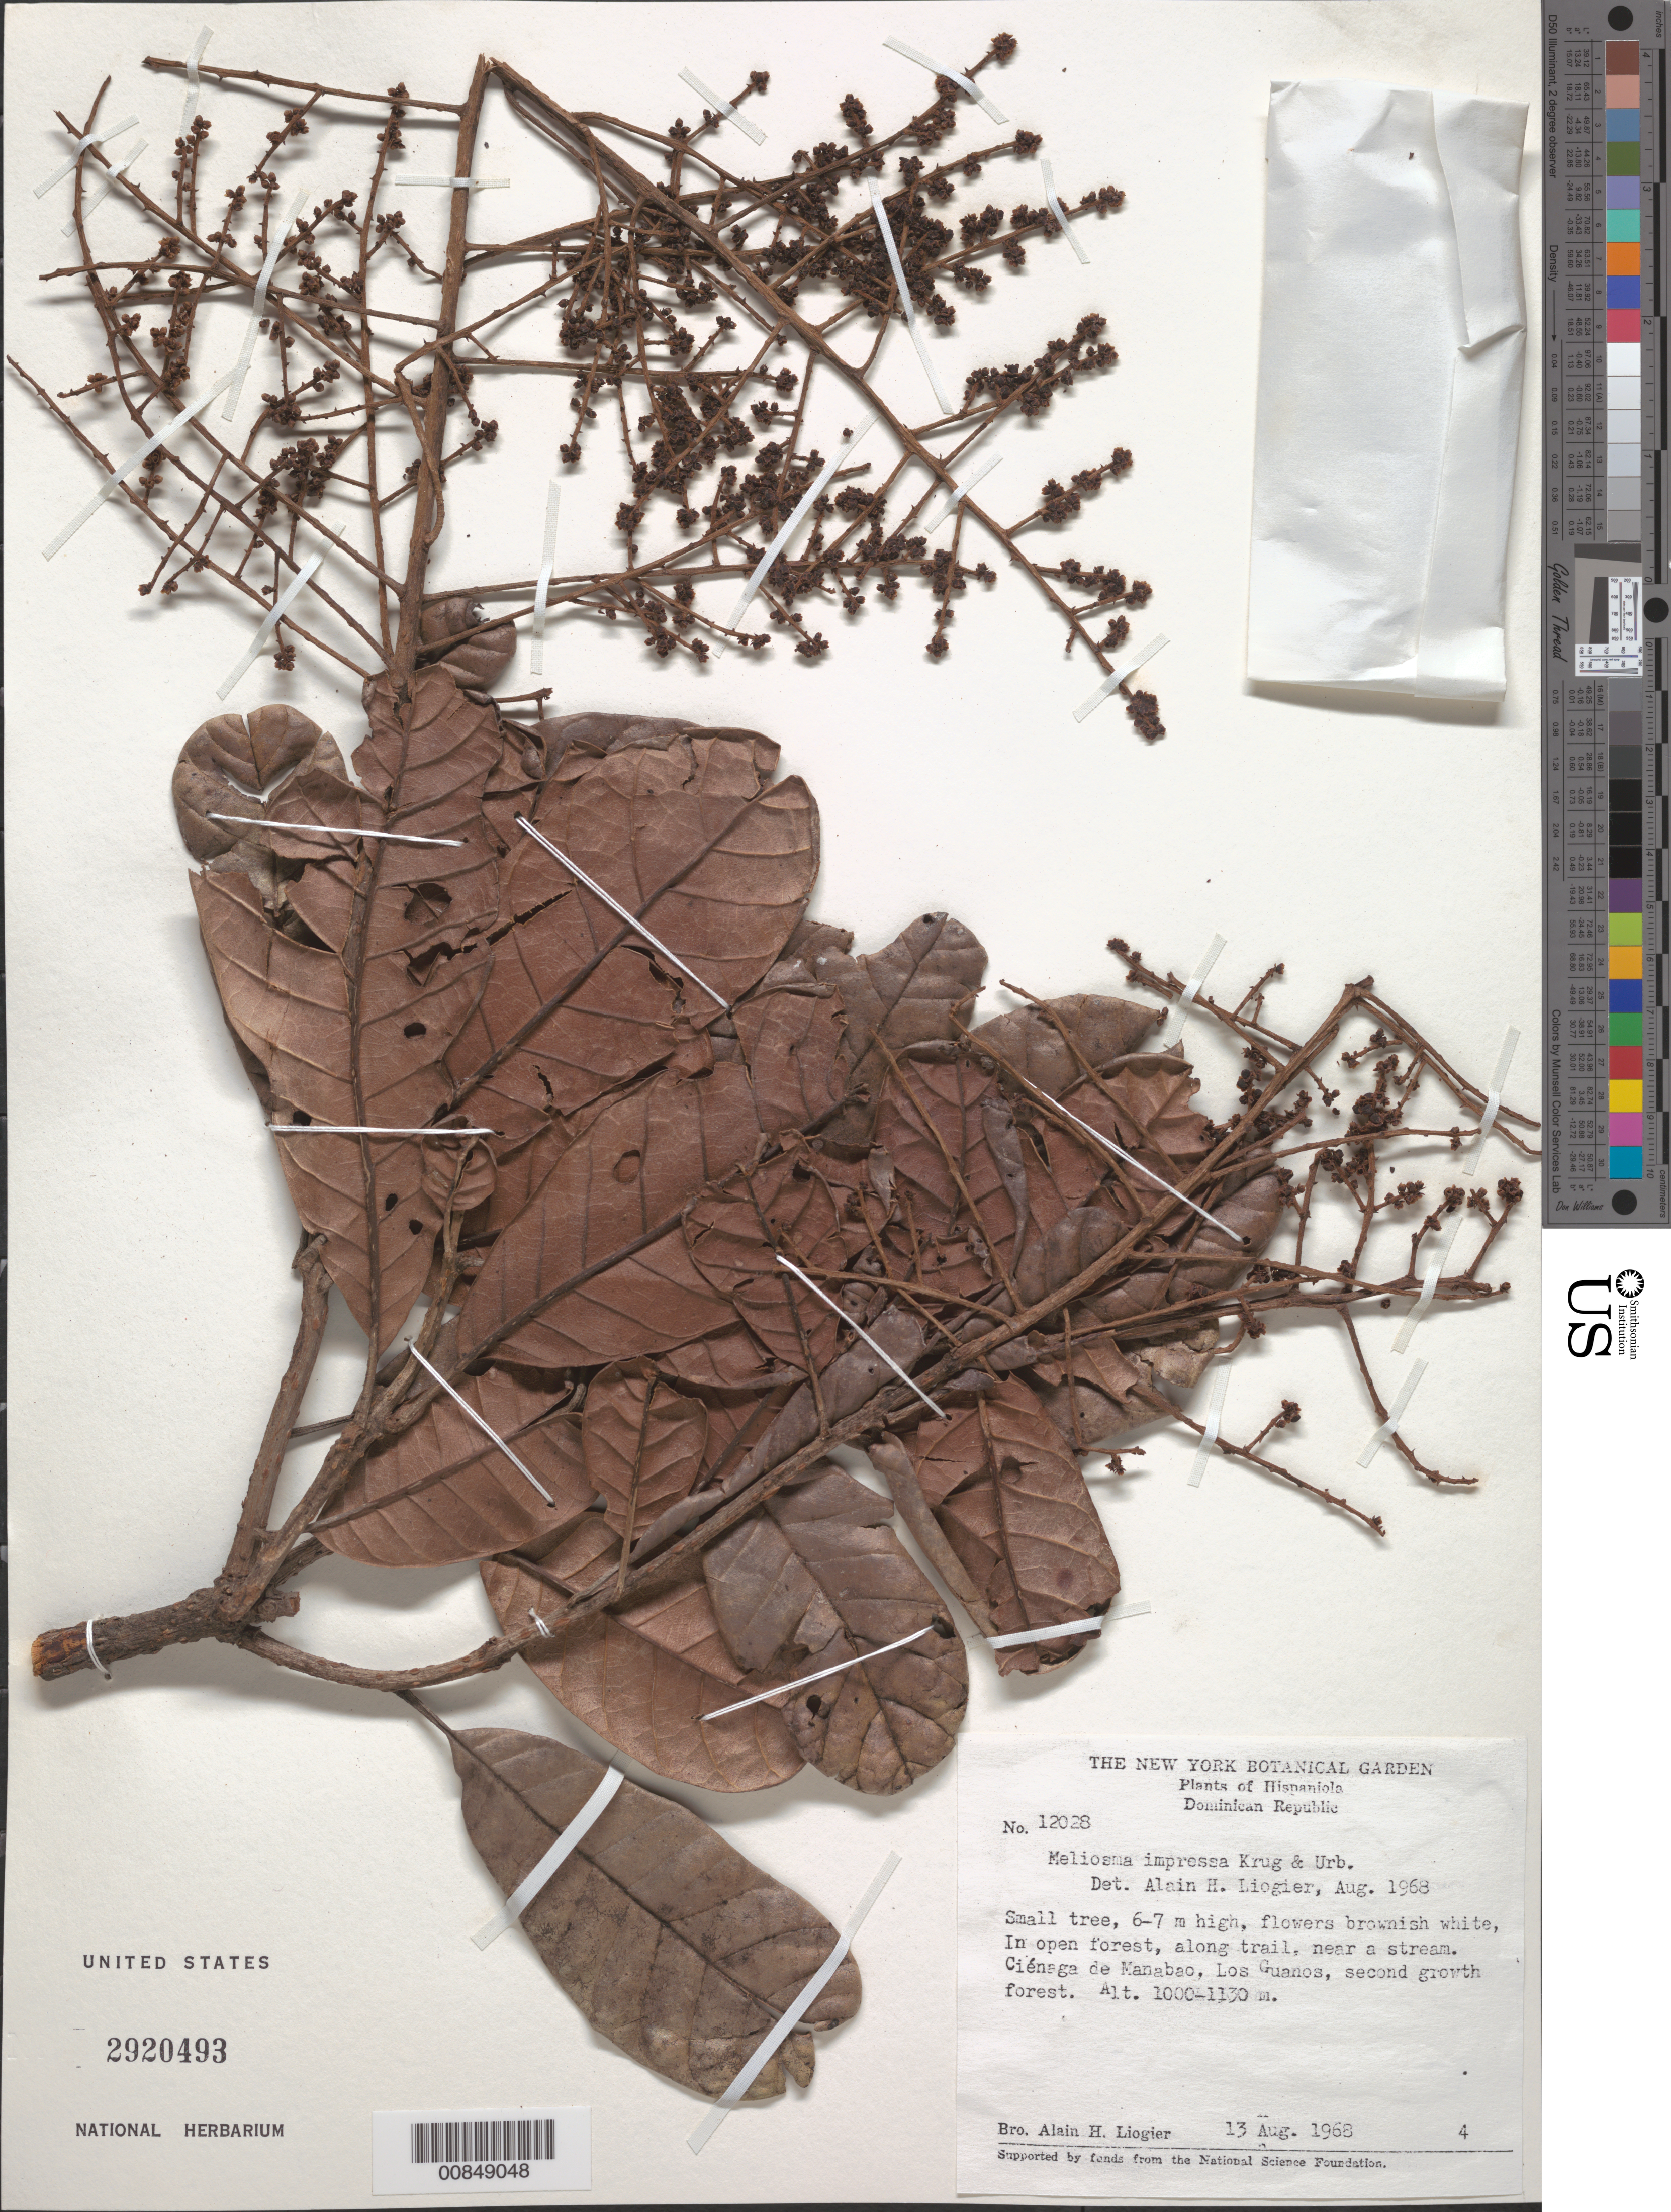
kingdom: Plantae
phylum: Tracheophyta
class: Magnoliopsida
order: Proteales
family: Sabiaceae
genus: Meliosma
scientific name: Meliosma impressa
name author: Krug & Urb.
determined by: Liogier, Alain H.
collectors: A. H. Liogier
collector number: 12028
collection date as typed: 13 Aug 1968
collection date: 1968-08-13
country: Dominican Republic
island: Hispaniola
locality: Ciénaga de Manabao, Los Guanos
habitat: In open forest, along trail, near a stream, in second growth forest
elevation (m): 1000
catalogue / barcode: US 2920493